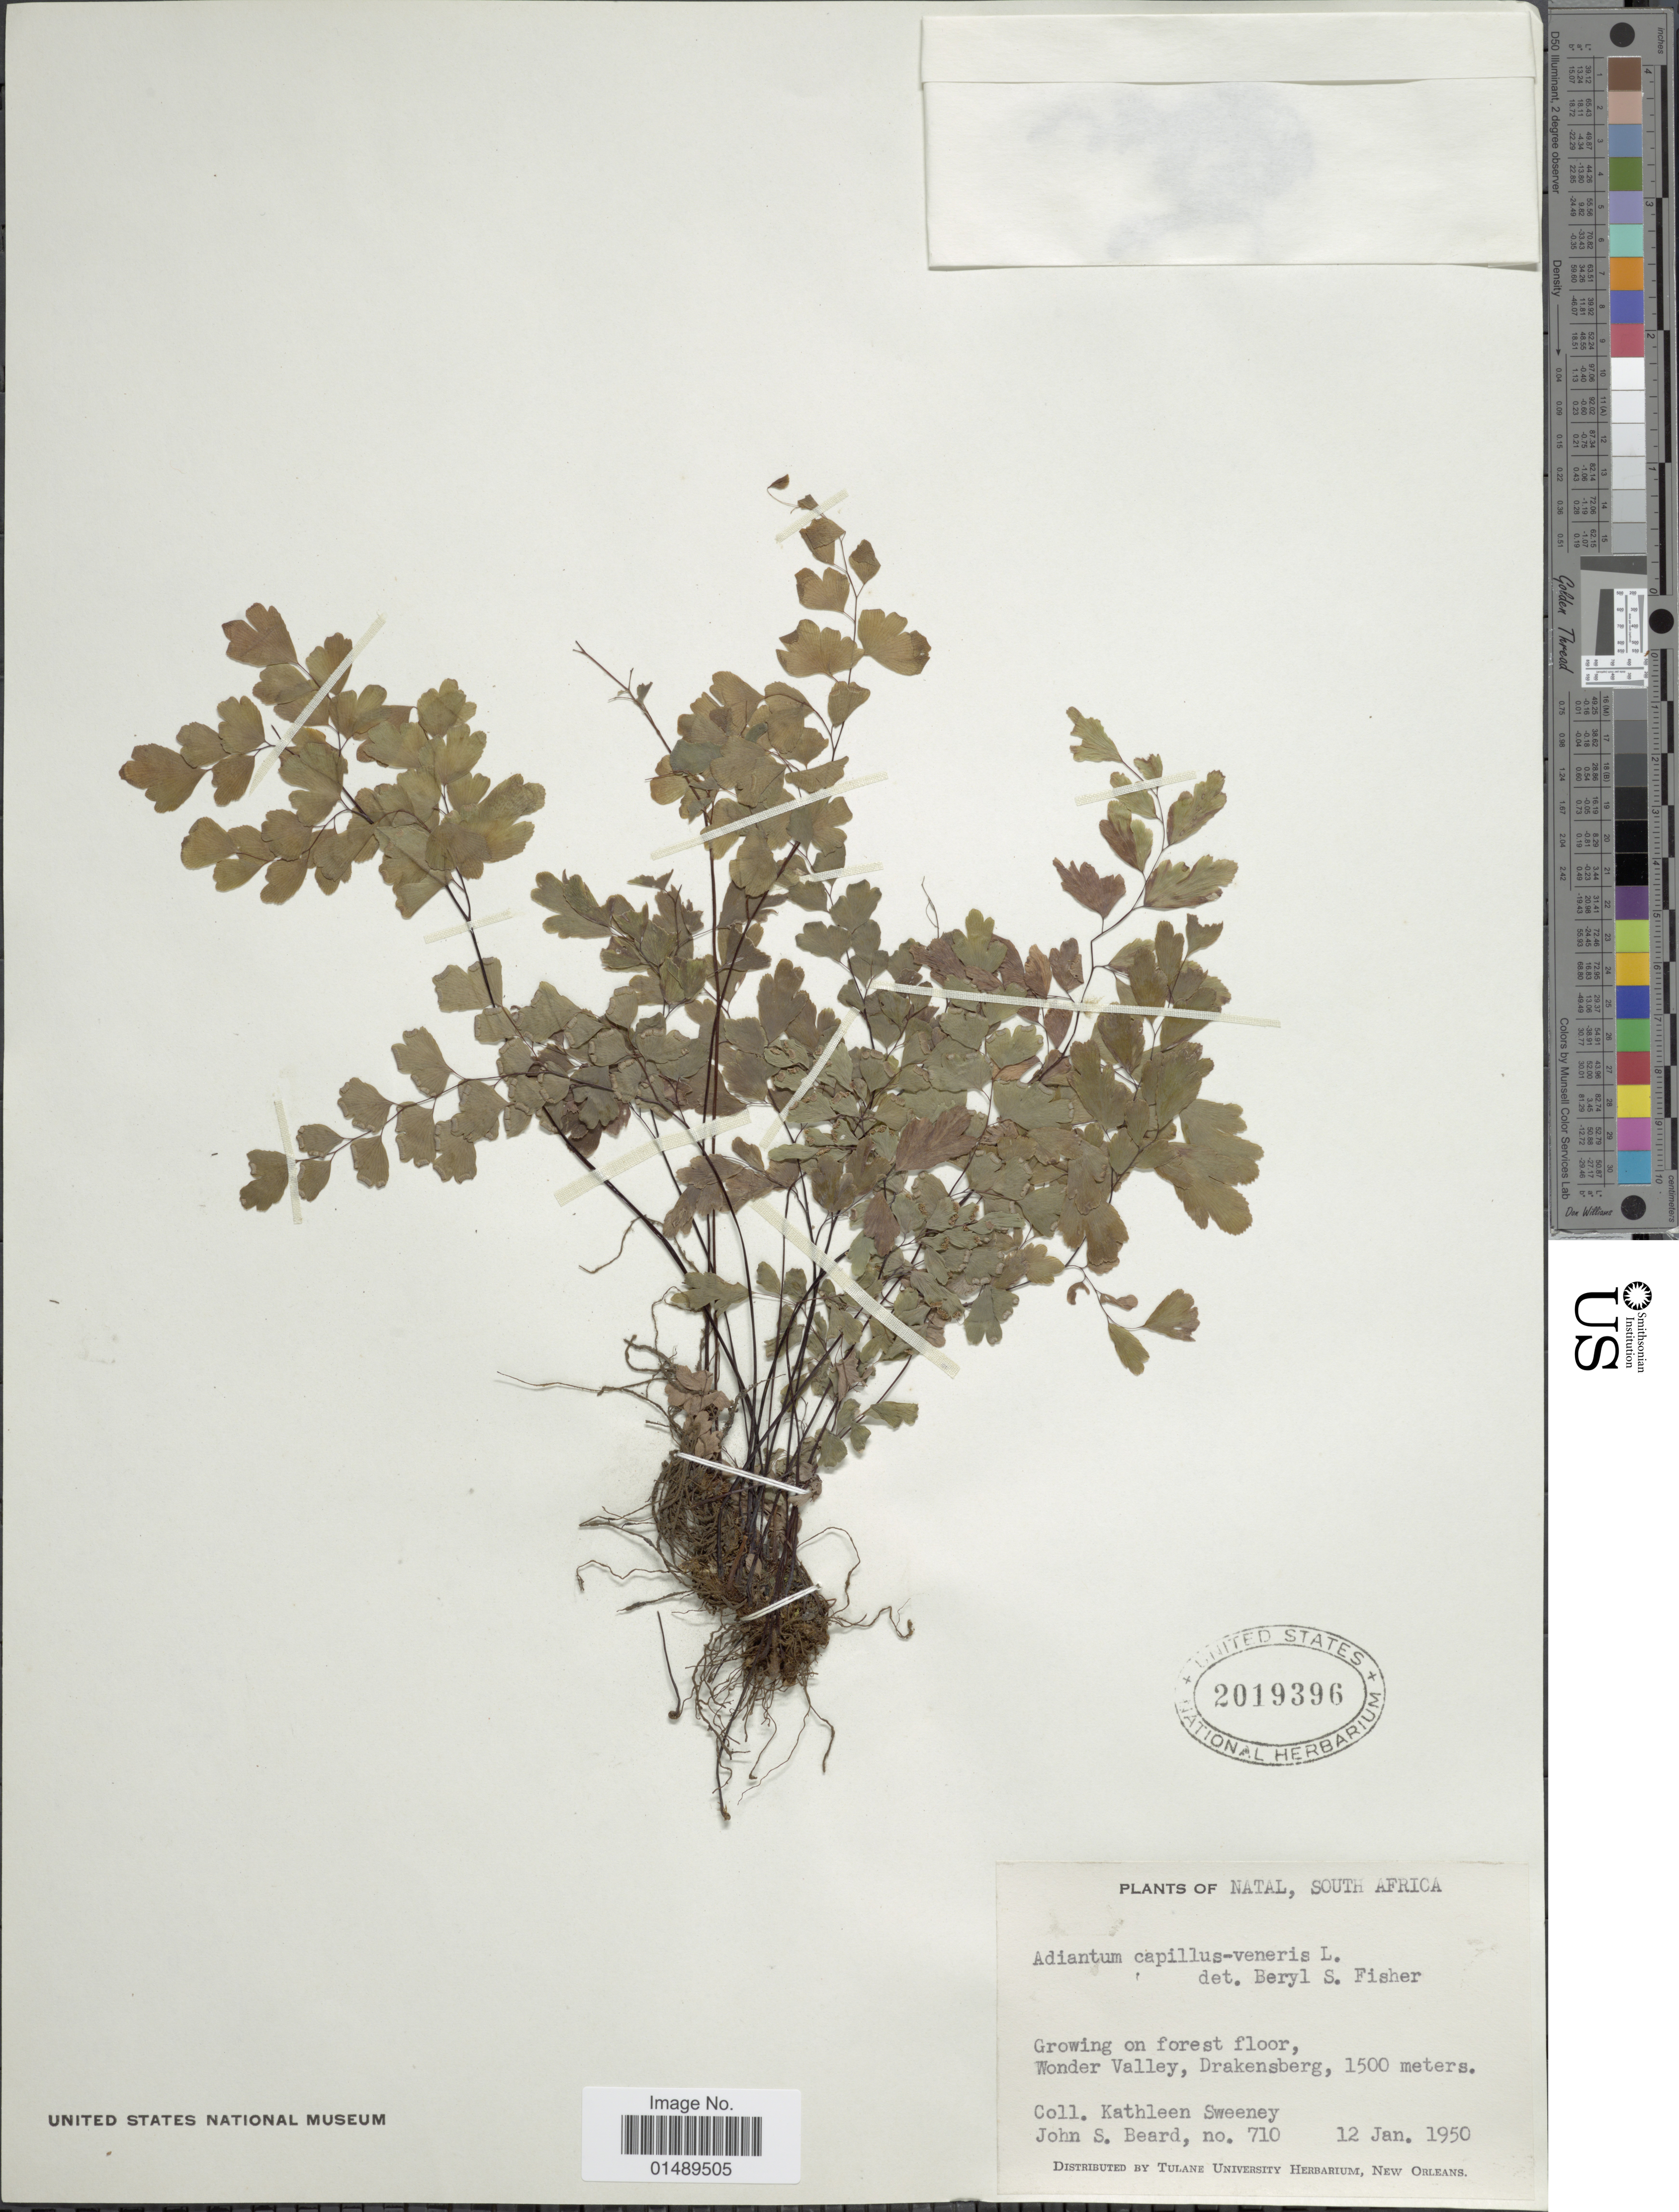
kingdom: Plantae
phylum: Tracheophyta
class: Polypodiopsida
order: Polypodiales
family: Pteridaceae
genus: Adiantum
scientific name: Adiantum capillus-veneris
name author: L.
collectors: K. Sweeney & J. Beard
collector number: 710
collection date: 1950-01-12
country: South Africa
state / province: KwaZulu-Natal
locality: Wonder Valley, Drakensberg, 1500 meters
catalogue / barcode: US 2019396